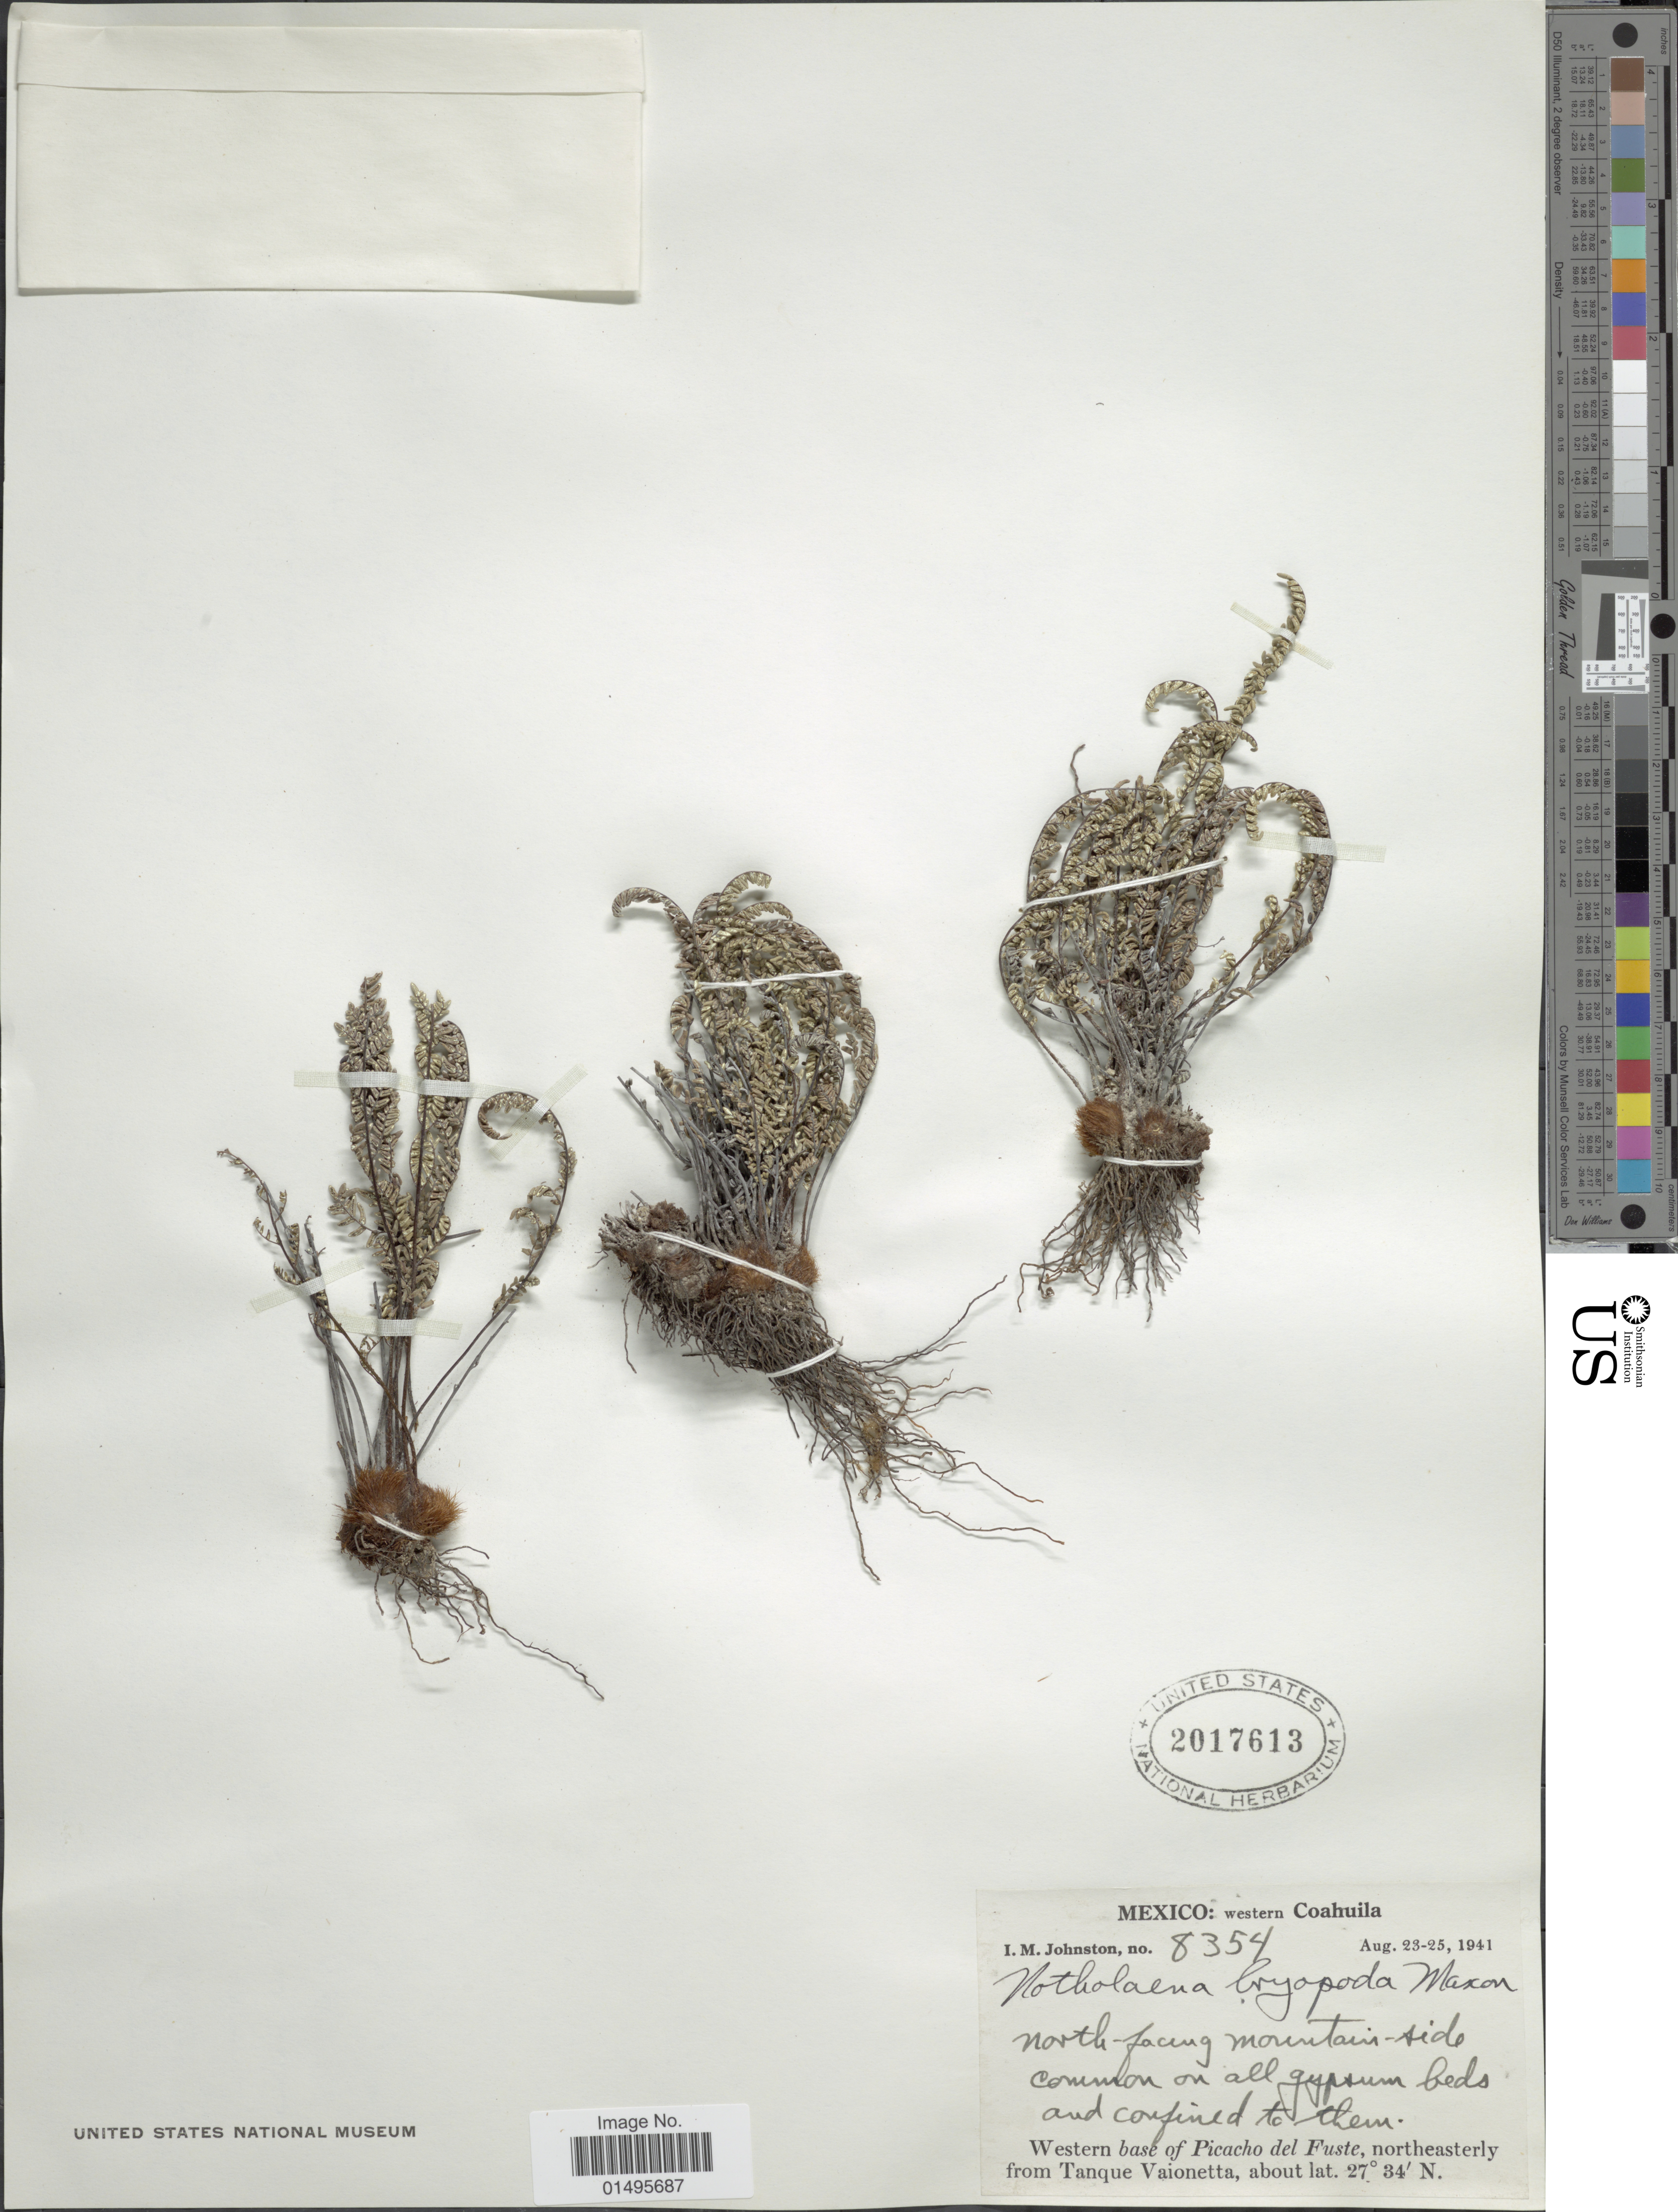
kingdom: Plantae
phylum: Tracheophyta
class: Polypodiopsida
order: Polypodiales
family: Pteridaceae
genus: Notholaena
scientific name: Notholaena bryopoda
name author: Maxon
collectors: I.M. Johnston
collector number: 8354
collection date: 1941-08-23/1941-08-25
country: Mexico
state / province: Coahuila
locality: Notholaena bryopoda Maxon, Western base of Pichaco del Fuste, northeasterly from Tanque Vaionetta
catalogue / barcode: US 2017613